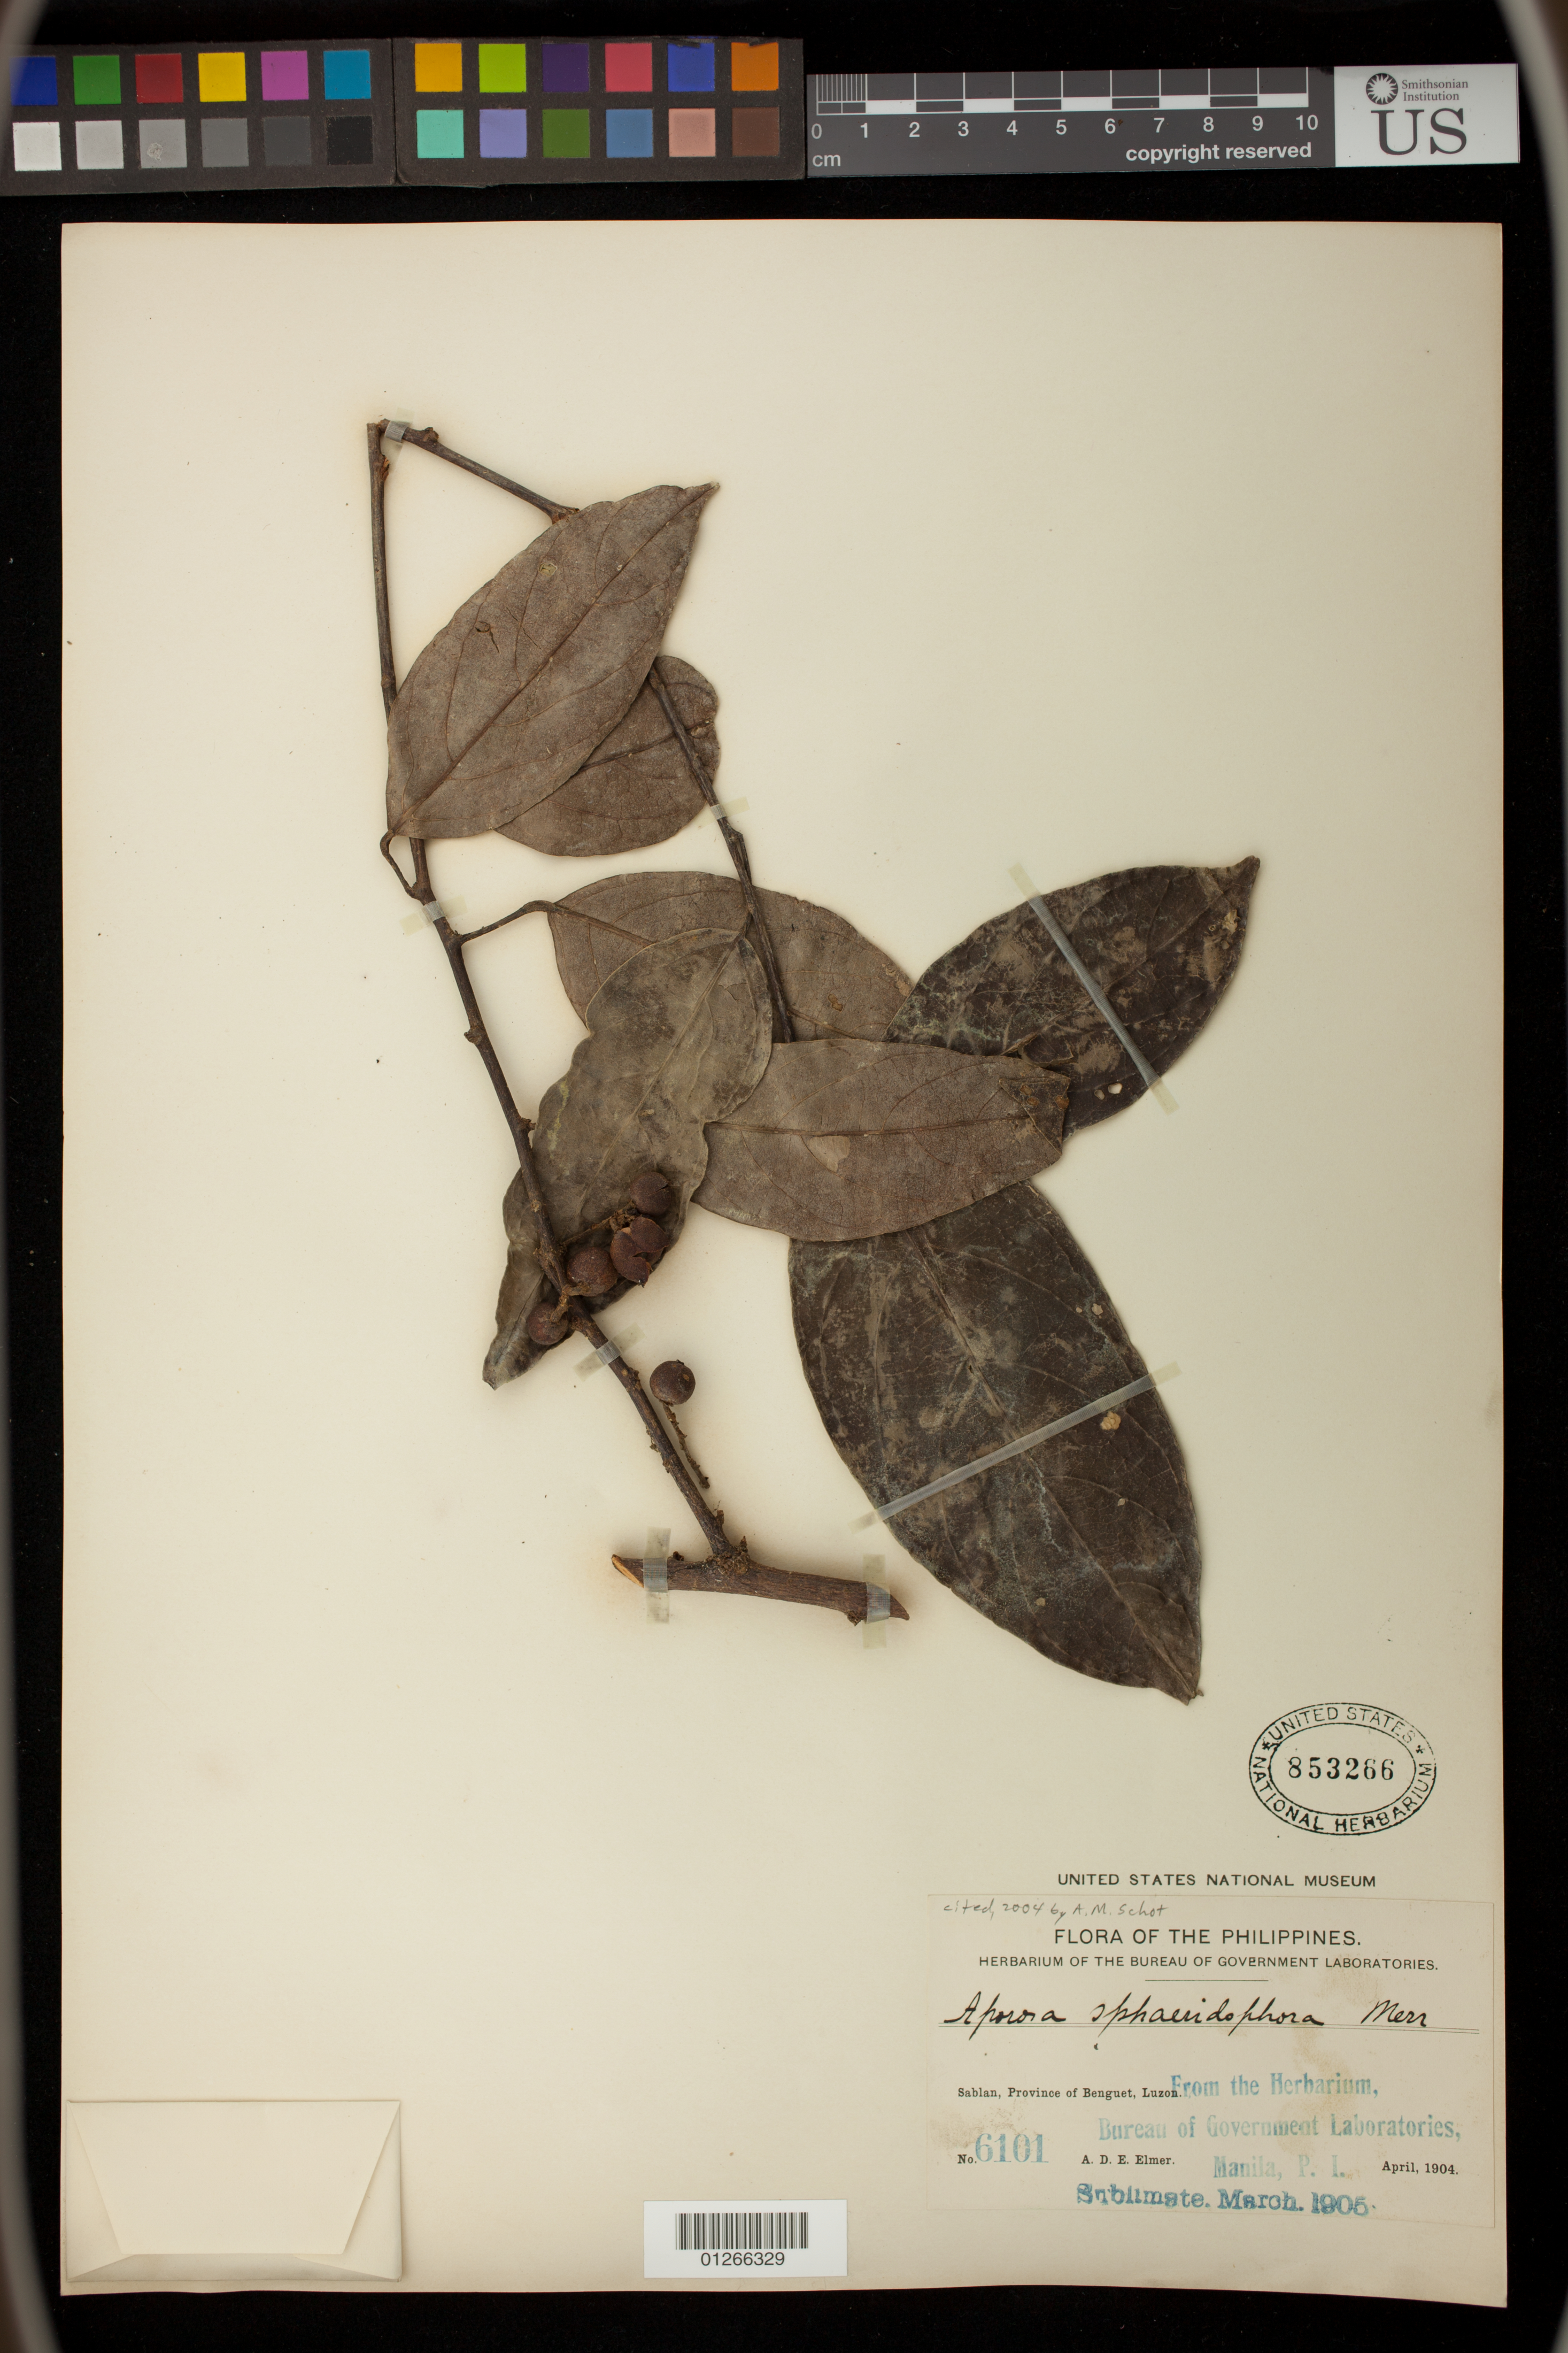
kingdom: Plantae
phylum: Tracheophyta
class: Magnoliopsida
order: Malpighiales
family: Phyllanthaceae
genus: Aporosa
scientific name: Aporosa sphaeridiophora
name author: Merr.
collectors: A. D. E. Elmer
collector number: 6101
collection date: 1904-04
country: Philippines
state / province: Cordillera (Administrative Region)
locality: Sablan, Province of Benguet, Luzon